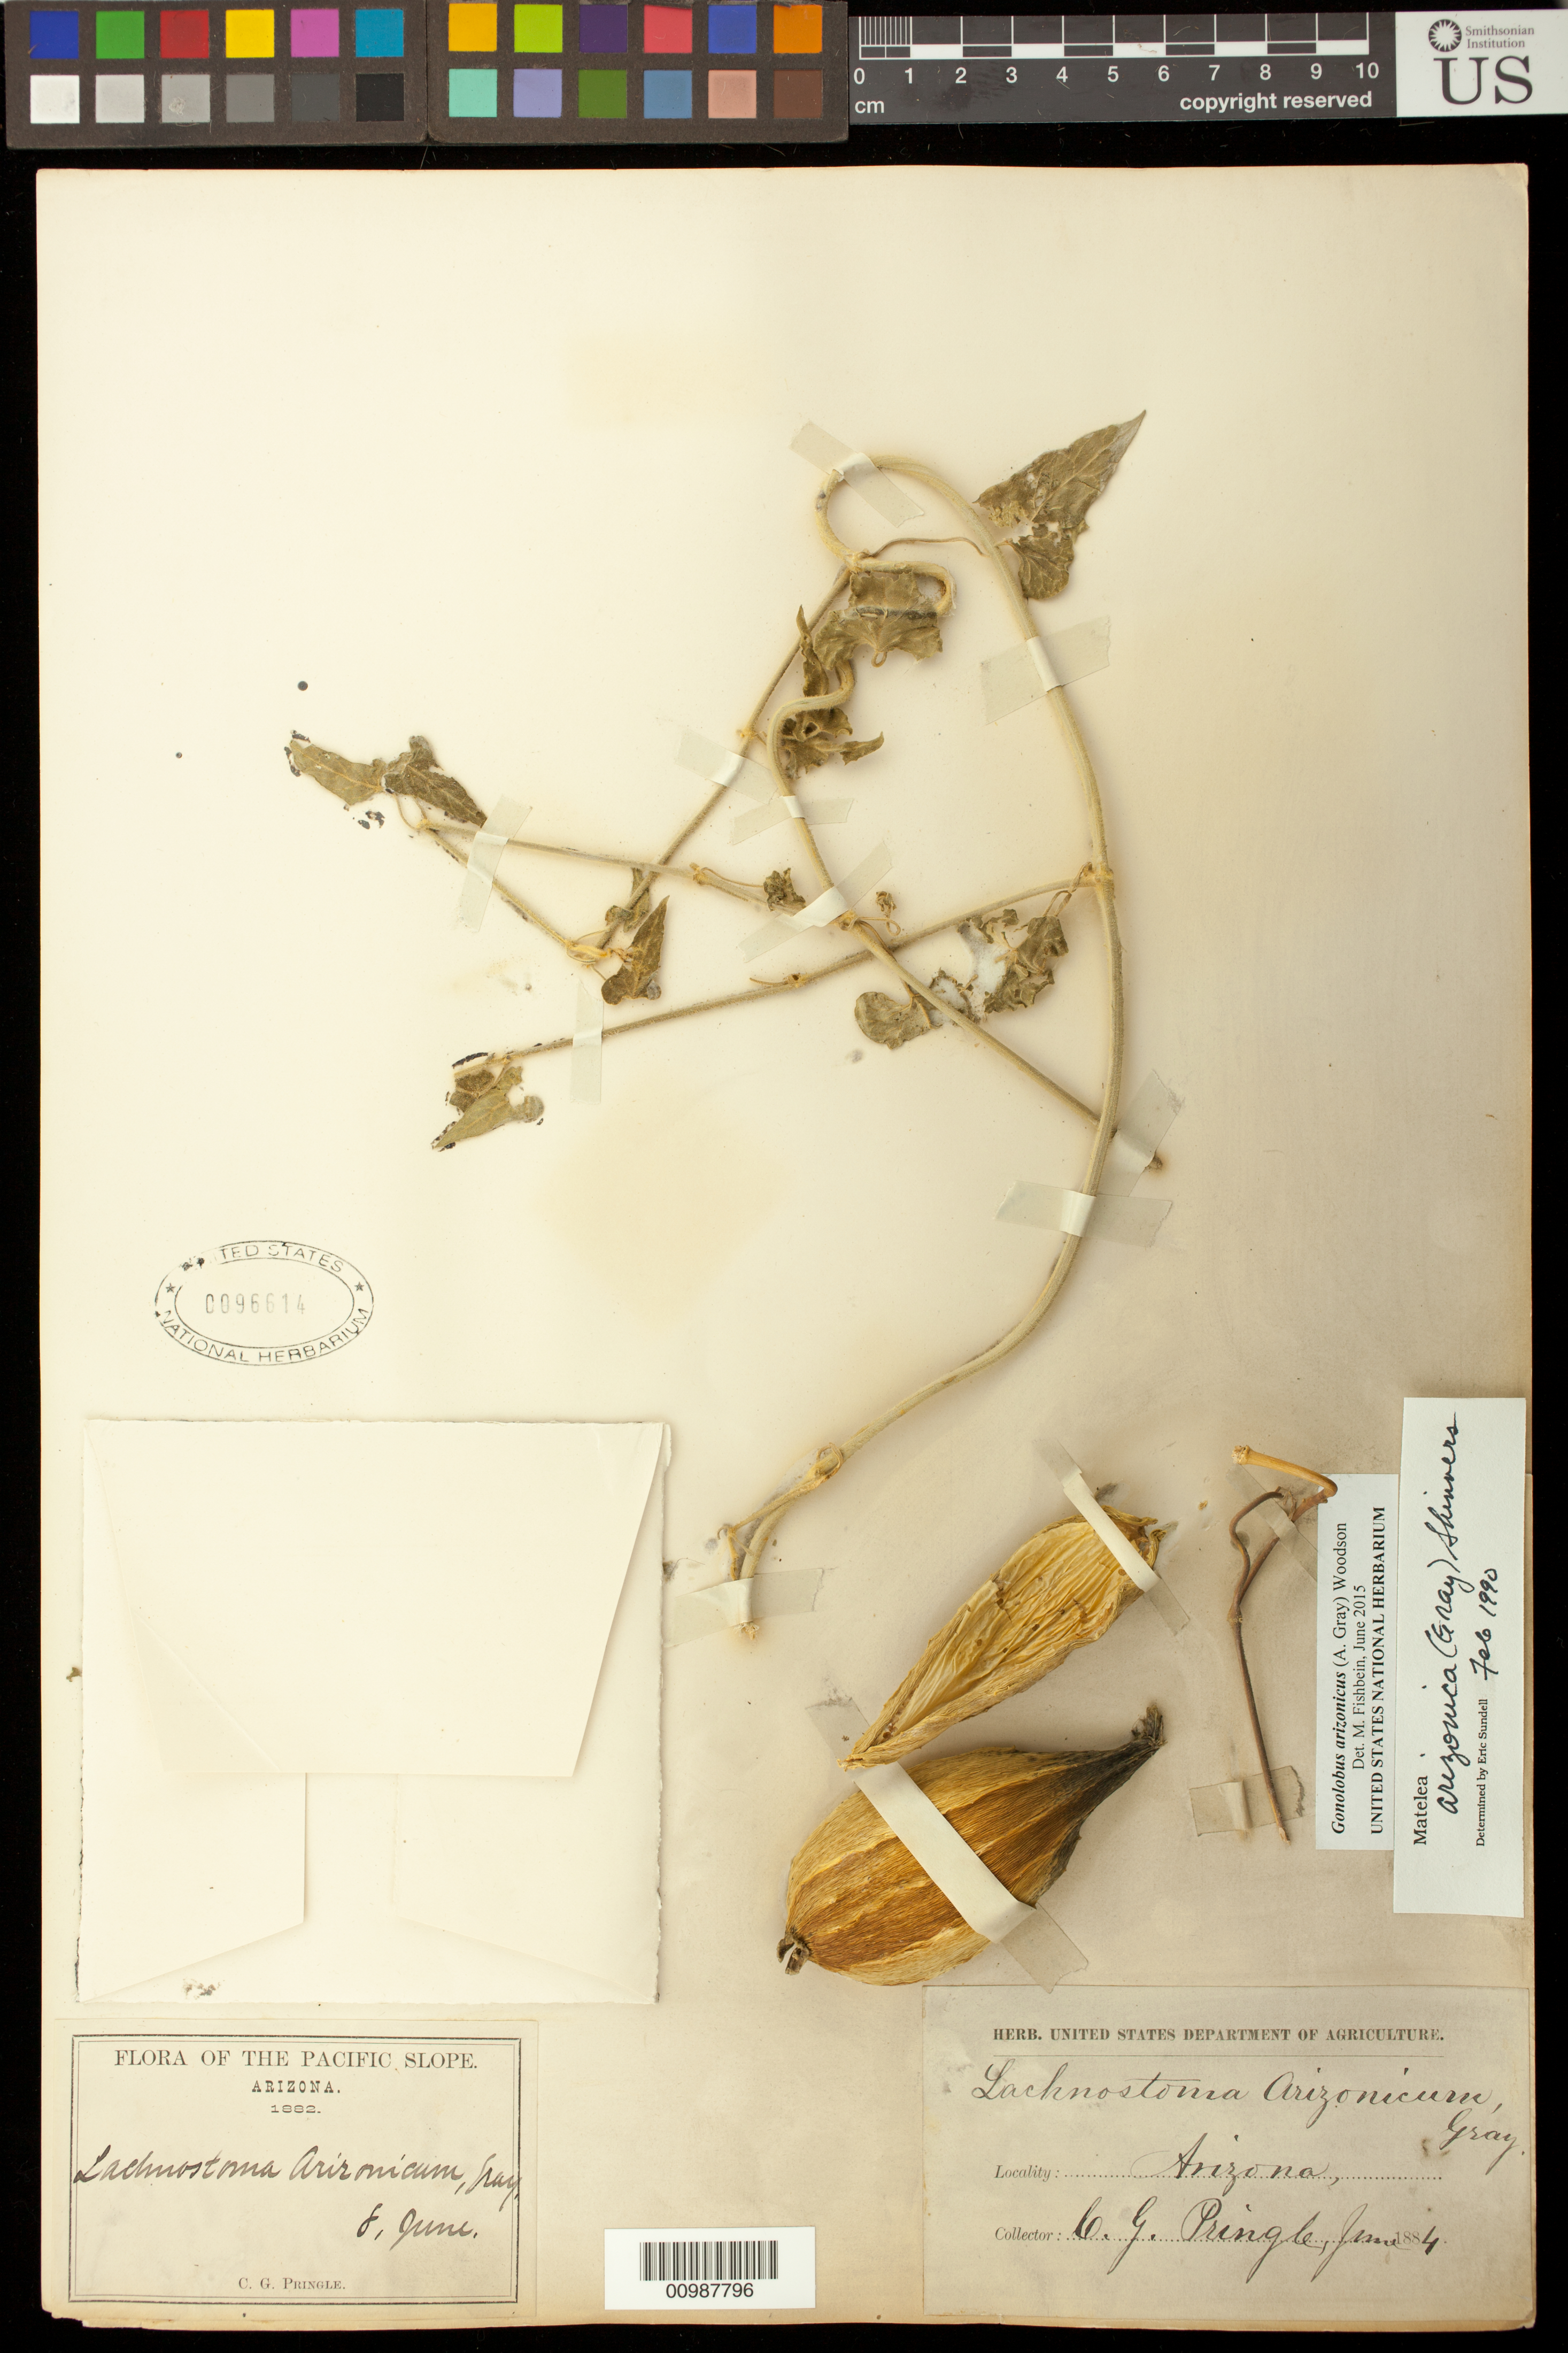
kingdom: Plantae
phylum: Tracheophyta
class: Magnoliopsida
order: Gentianales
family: Apocynaceae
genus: Gonolobus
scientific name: Gonolobus arizonicus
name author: (A. Gray) Woodson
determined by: Fishbein, M.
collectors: C. G. Pringle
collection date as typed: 08 Jun 1884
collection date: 1884-06-08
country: United States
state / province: Arizona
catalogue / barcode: US 96614